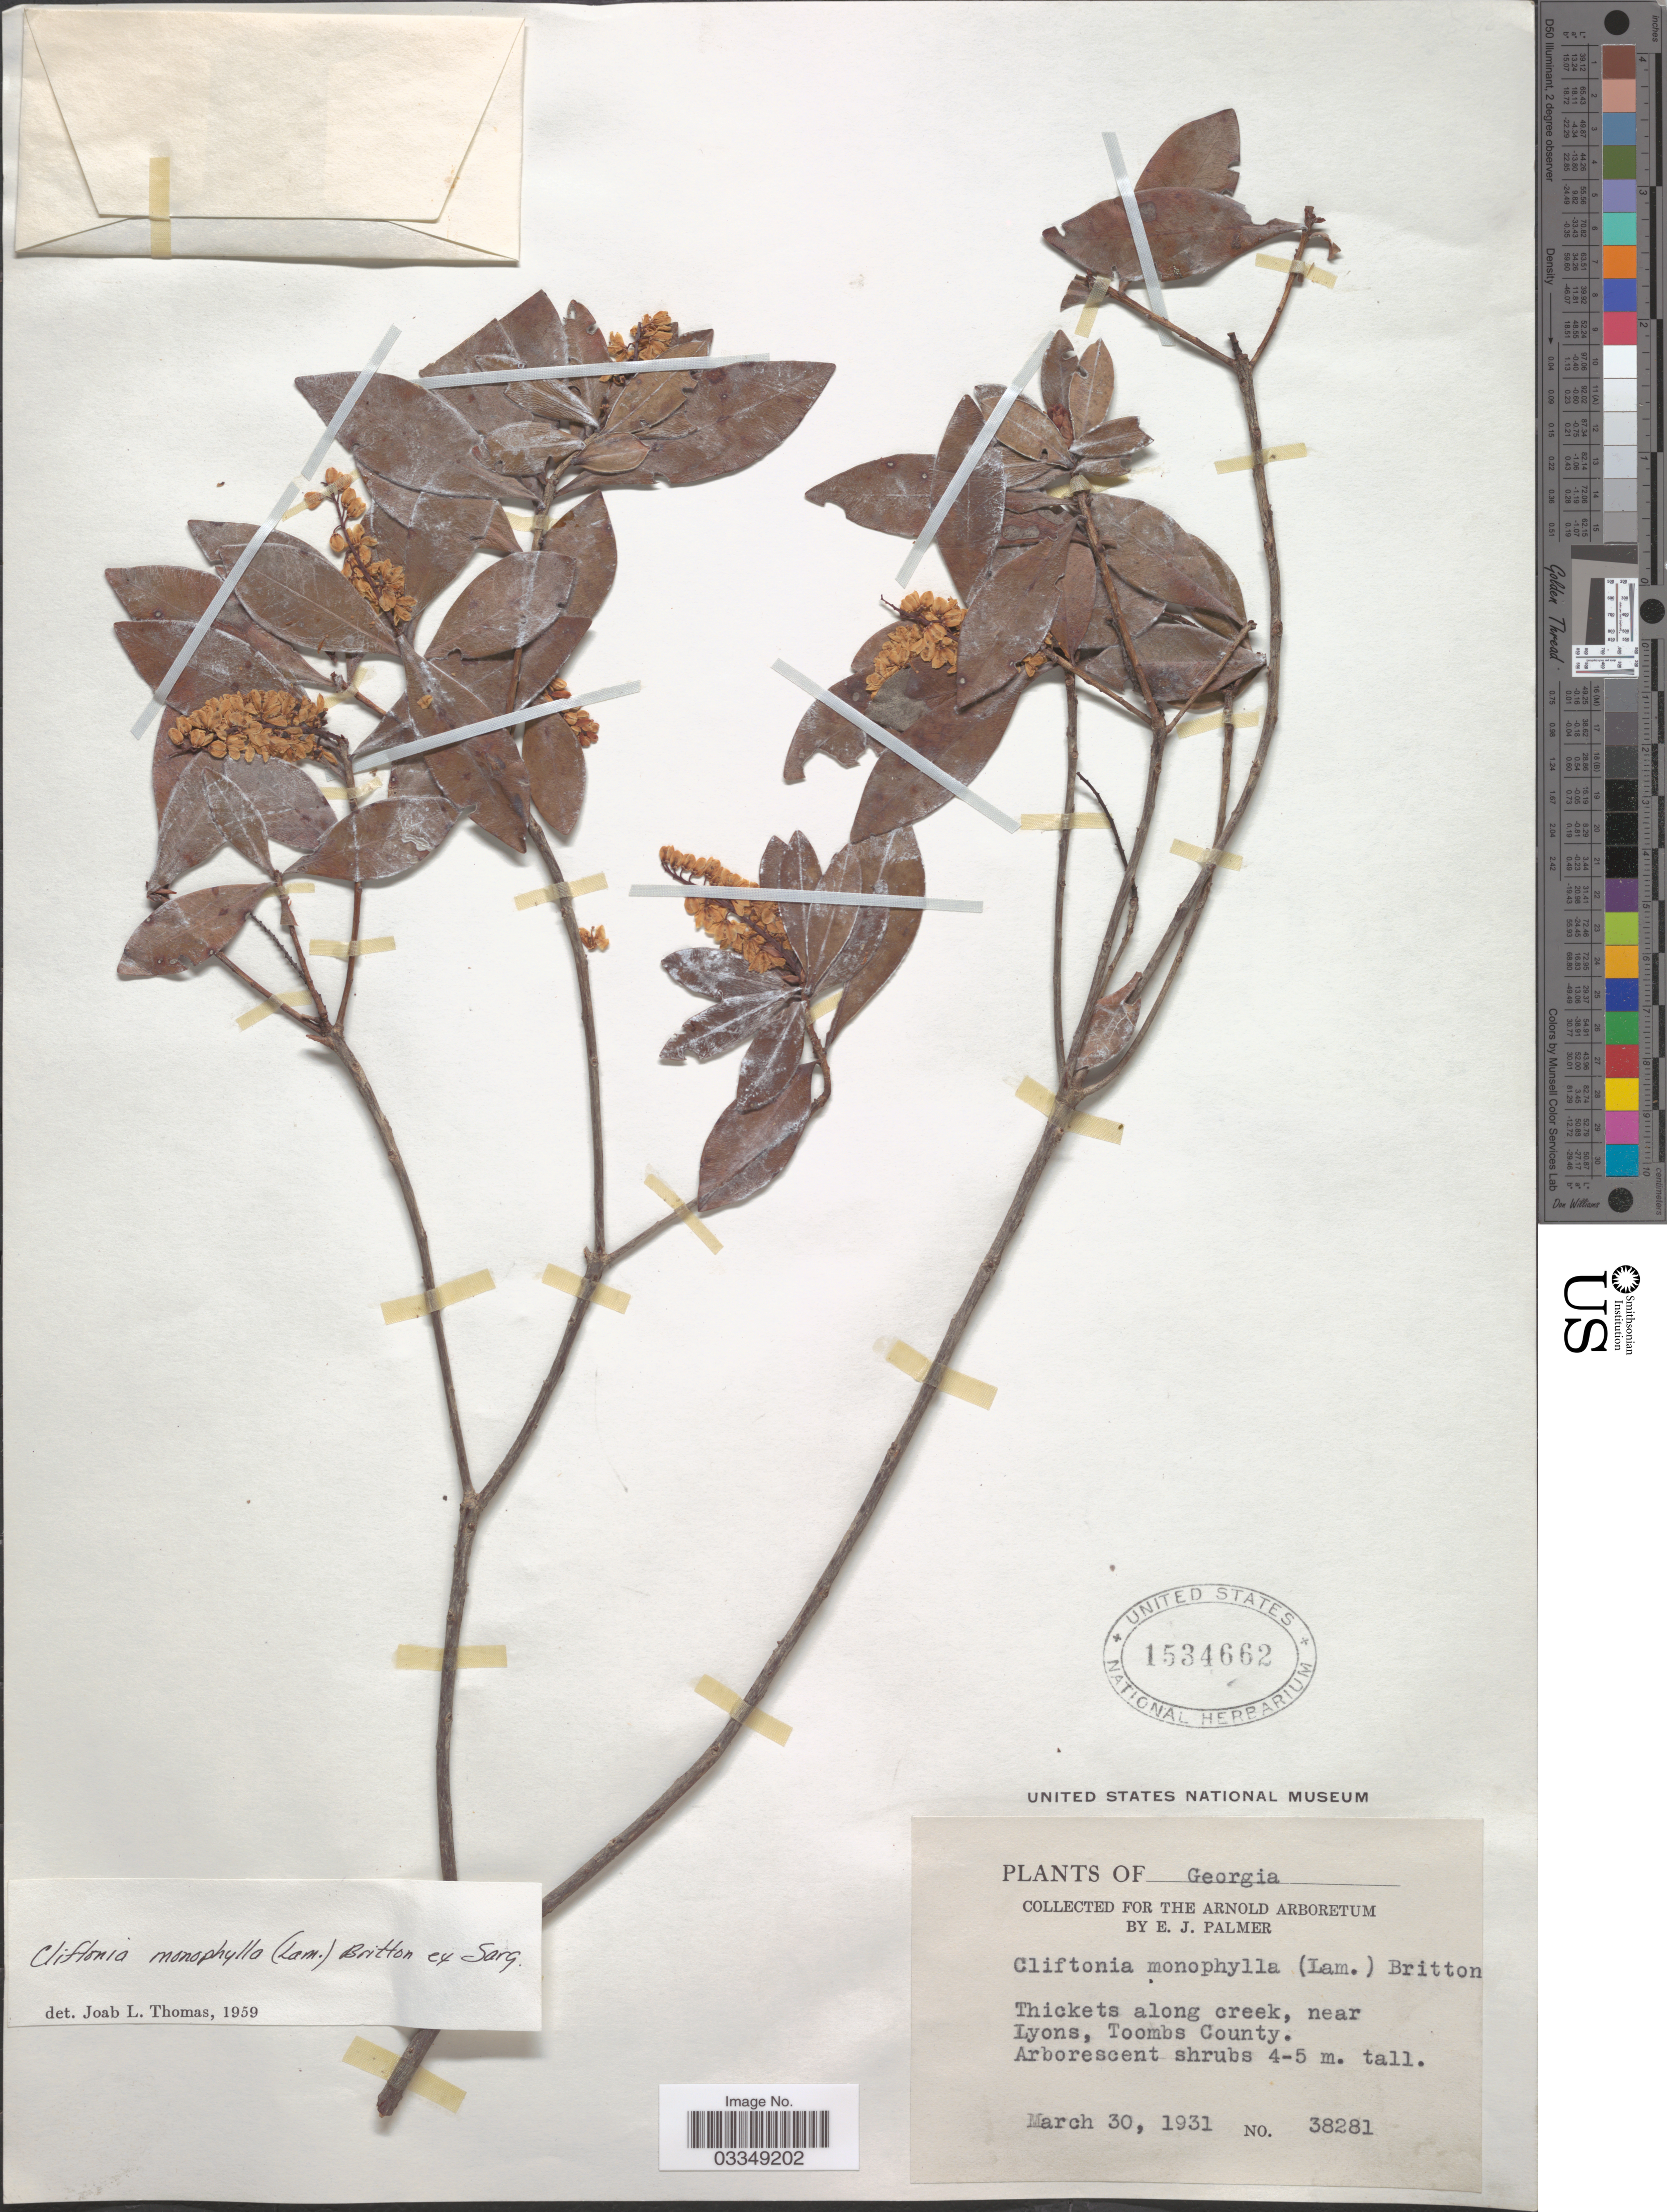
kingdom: Plantae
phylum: Tracheophyta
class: Magnoliopsida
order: Ericales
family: Cyrillaceae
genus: Cliftonia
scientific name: Cliftonia monophylla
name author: (Lam.) Britton ex Sarg.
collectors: E. J. Palmer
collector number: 38281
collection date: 1931-03-30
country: United States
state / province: Georgia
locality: Thickets along creek, near Lyons, Toombs County.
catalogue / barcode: US 1534662